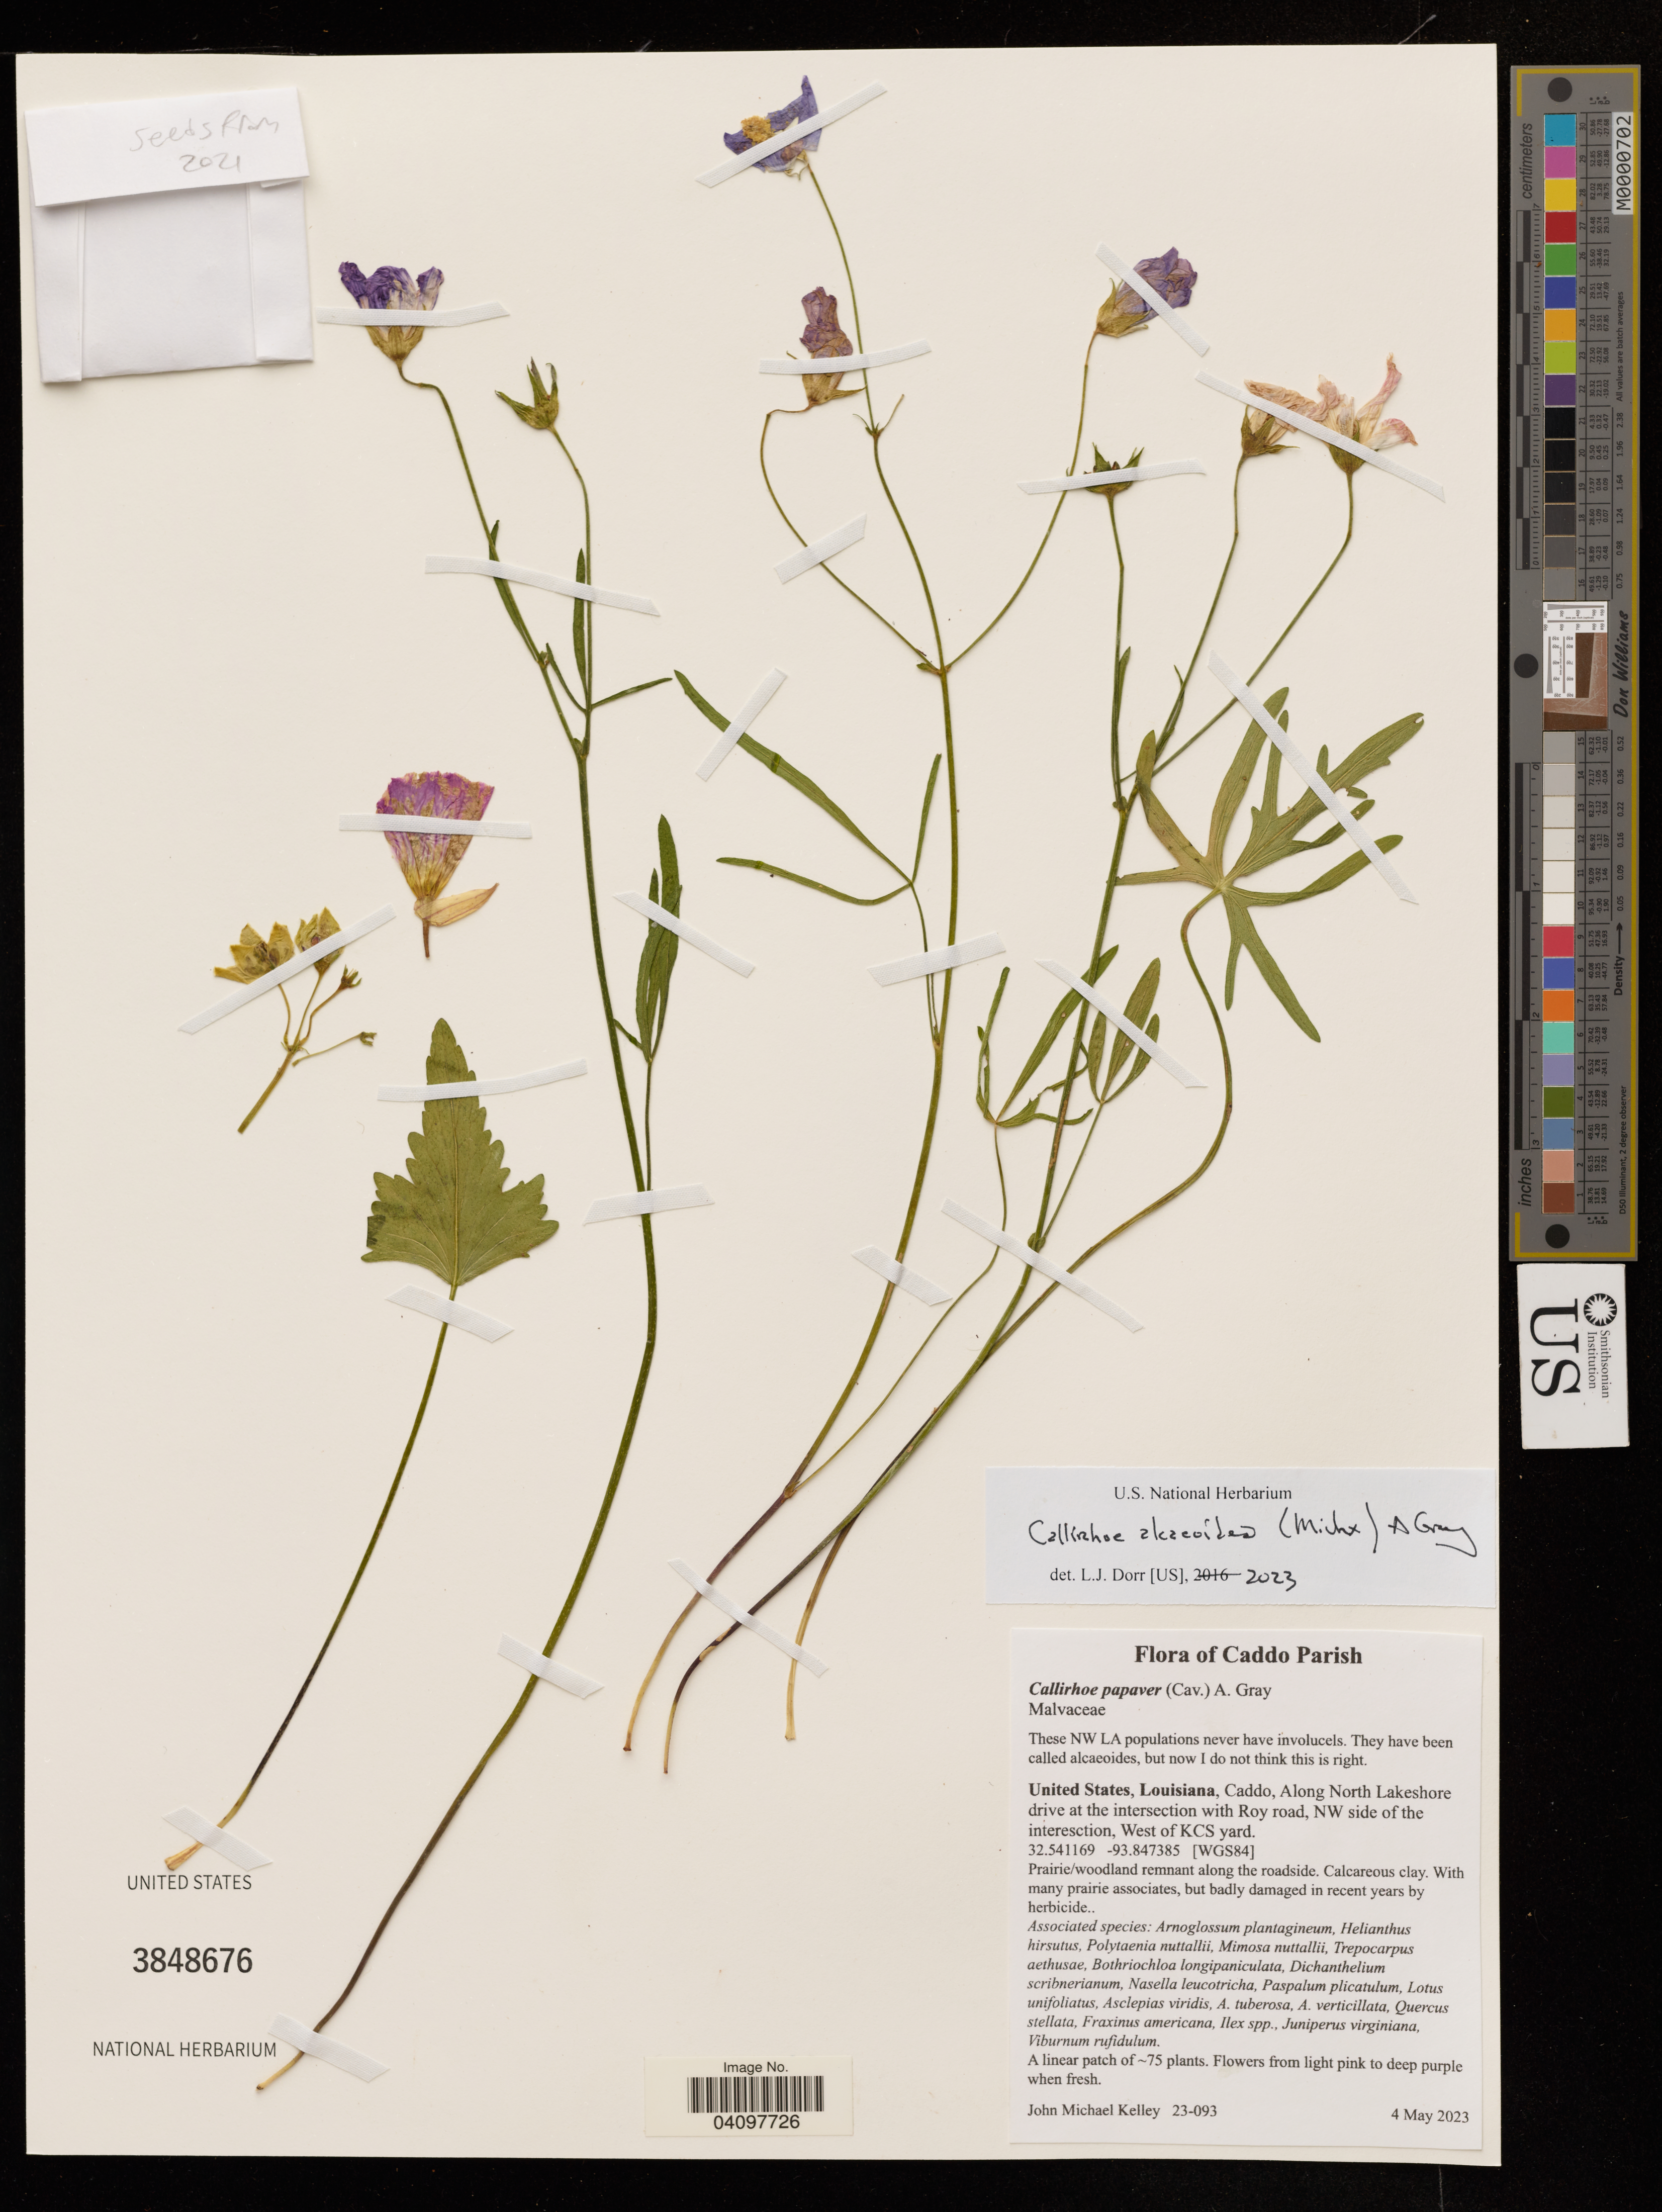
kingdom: Plantae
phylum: Tracheophyta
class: Magnoliopsida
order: Malvales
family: Malvaceae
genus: Callirhoe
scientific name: Callirhoe alcaeoides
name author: (Michx.) A. Gray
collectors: J. Kelley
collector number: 23-093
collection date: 2023-05-04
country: United States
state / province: Louisiana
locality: Caddo Parish, Caddo, Along North Lakeshore drive at the intersection with Roy road, NW side of the intersection, West of KCS yard.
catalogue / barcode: US 3848676